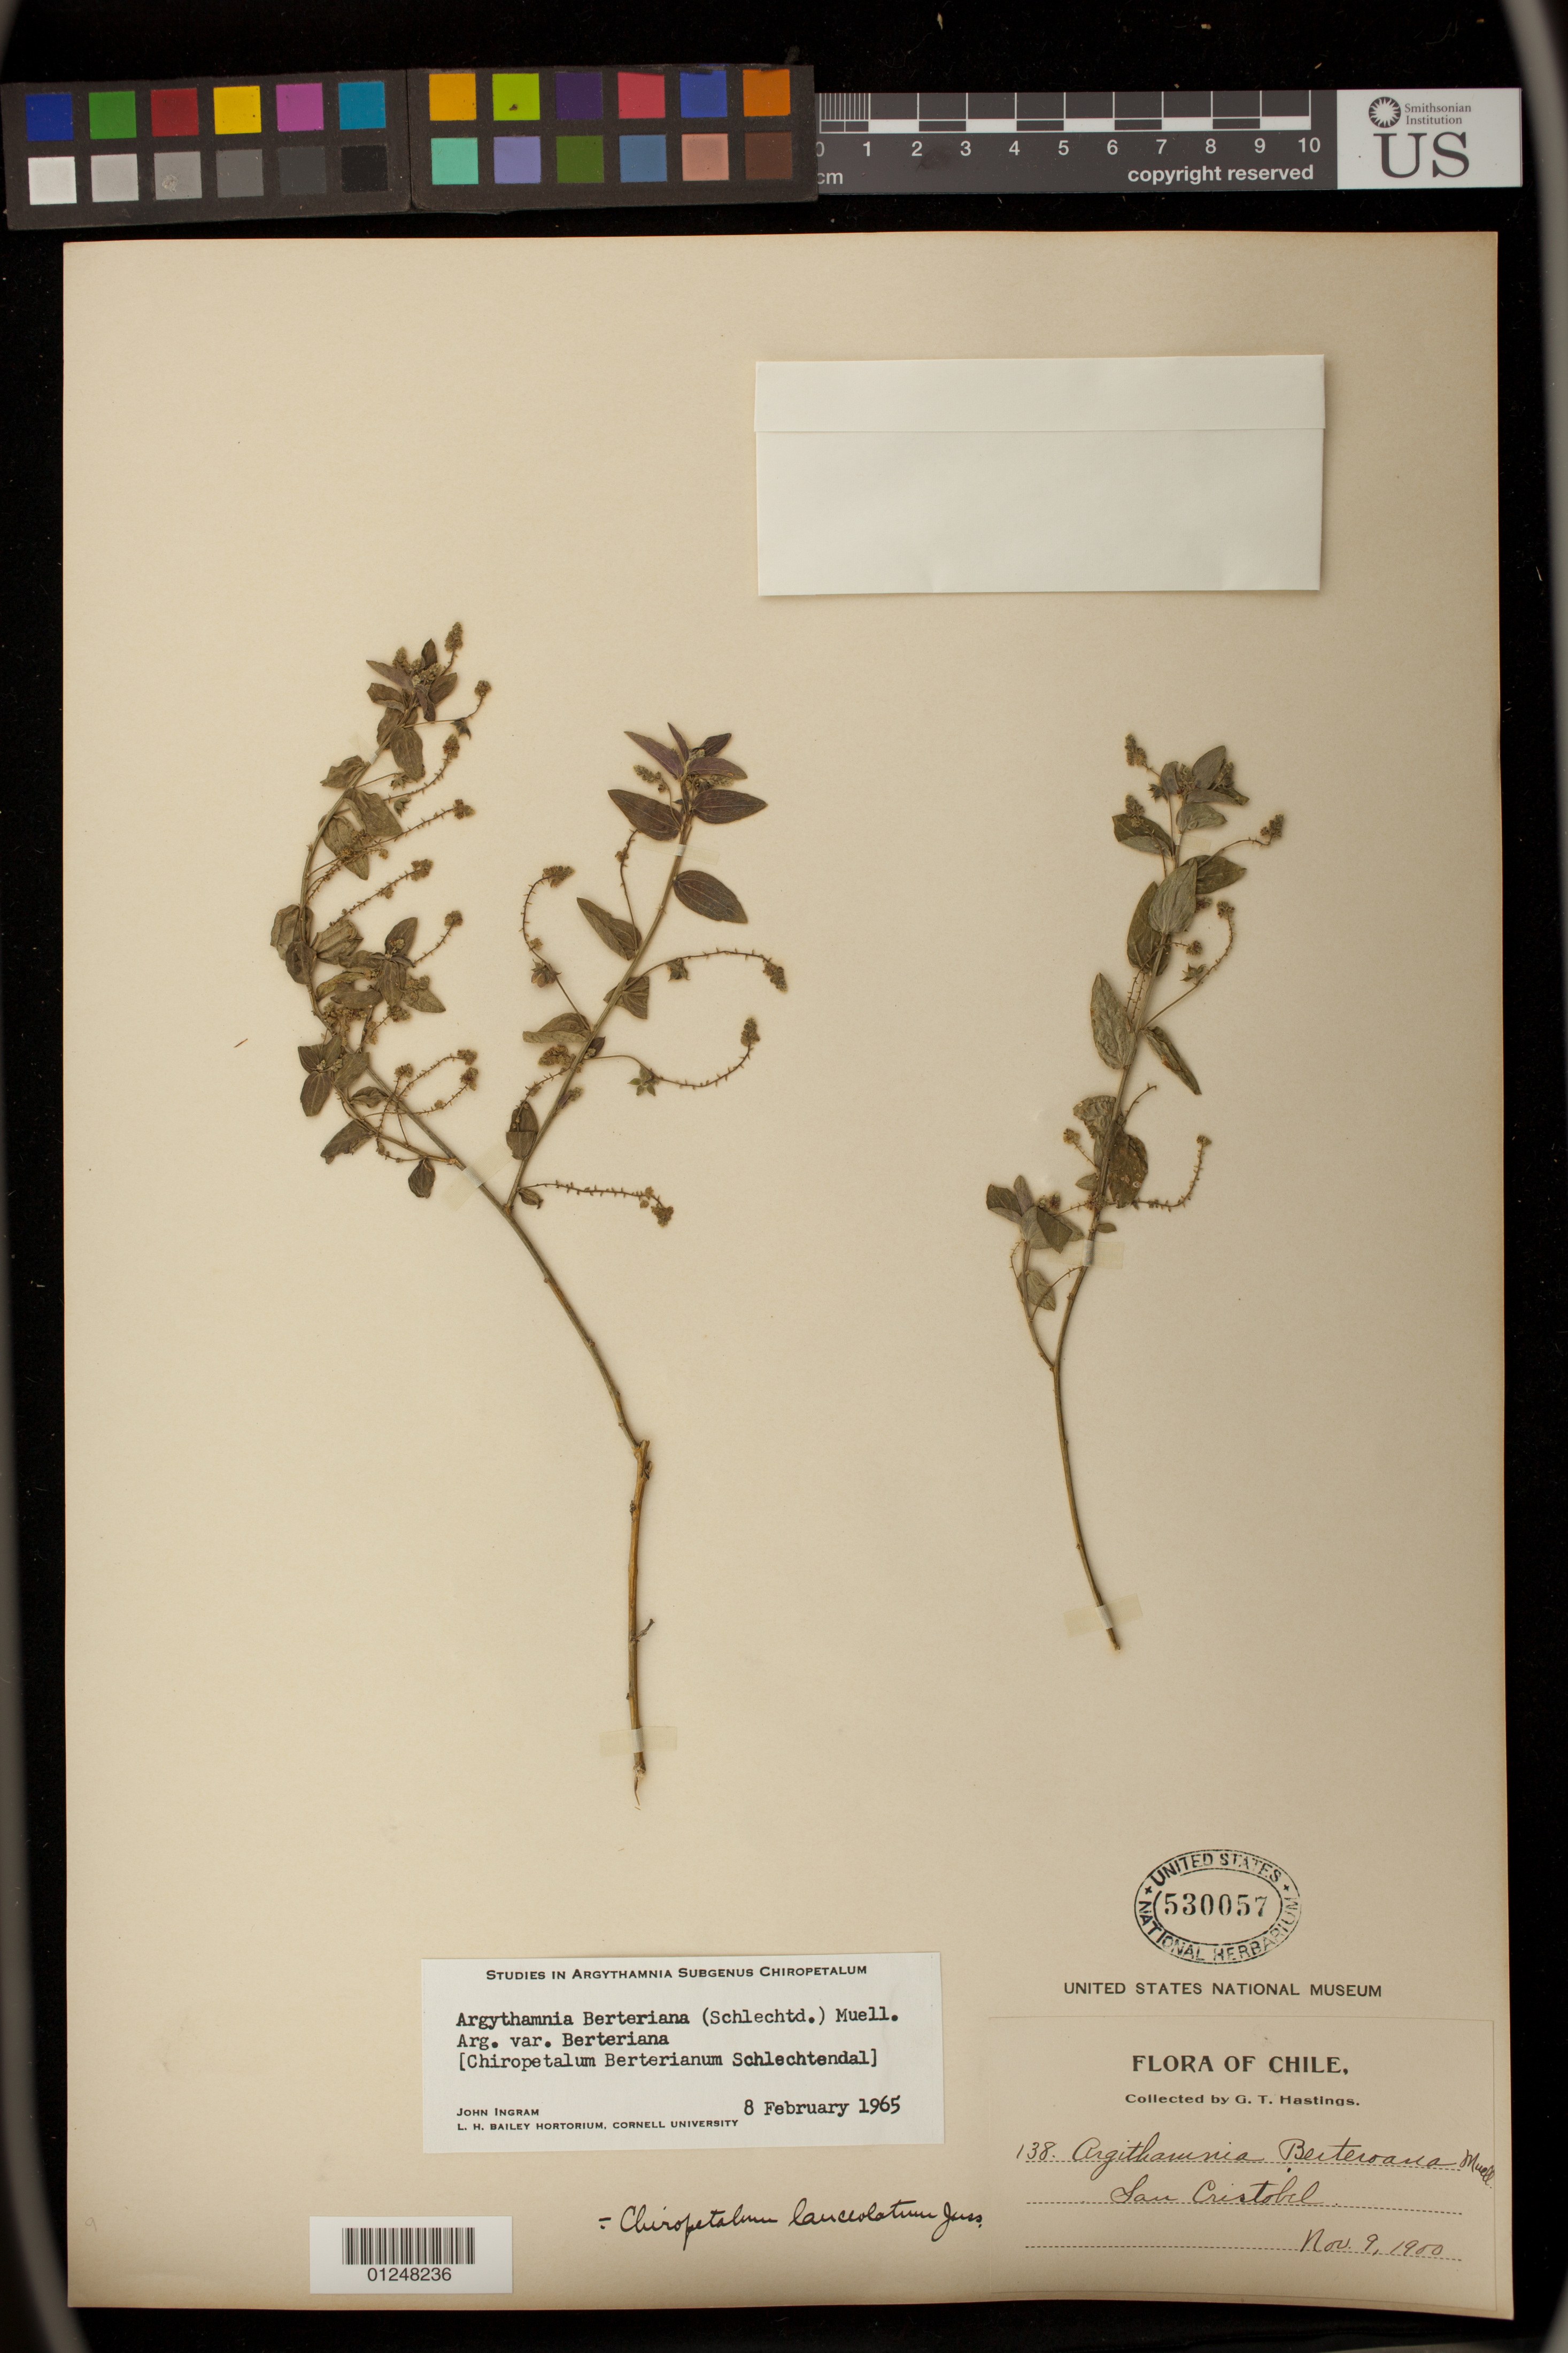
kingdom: Plantae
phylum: Tracheophyta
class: Magnoliopsida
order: Malpighiales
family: Euphorbiaceae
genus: Argythamnia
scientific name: Argythamnia berteroana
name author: (Schltdl.) Müll. Arg.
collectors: G. Hastings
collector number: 138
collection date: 1950-11-09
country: Chile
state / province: Región Metropolitana (RM)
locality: San Cristobel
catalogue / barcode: US 530057